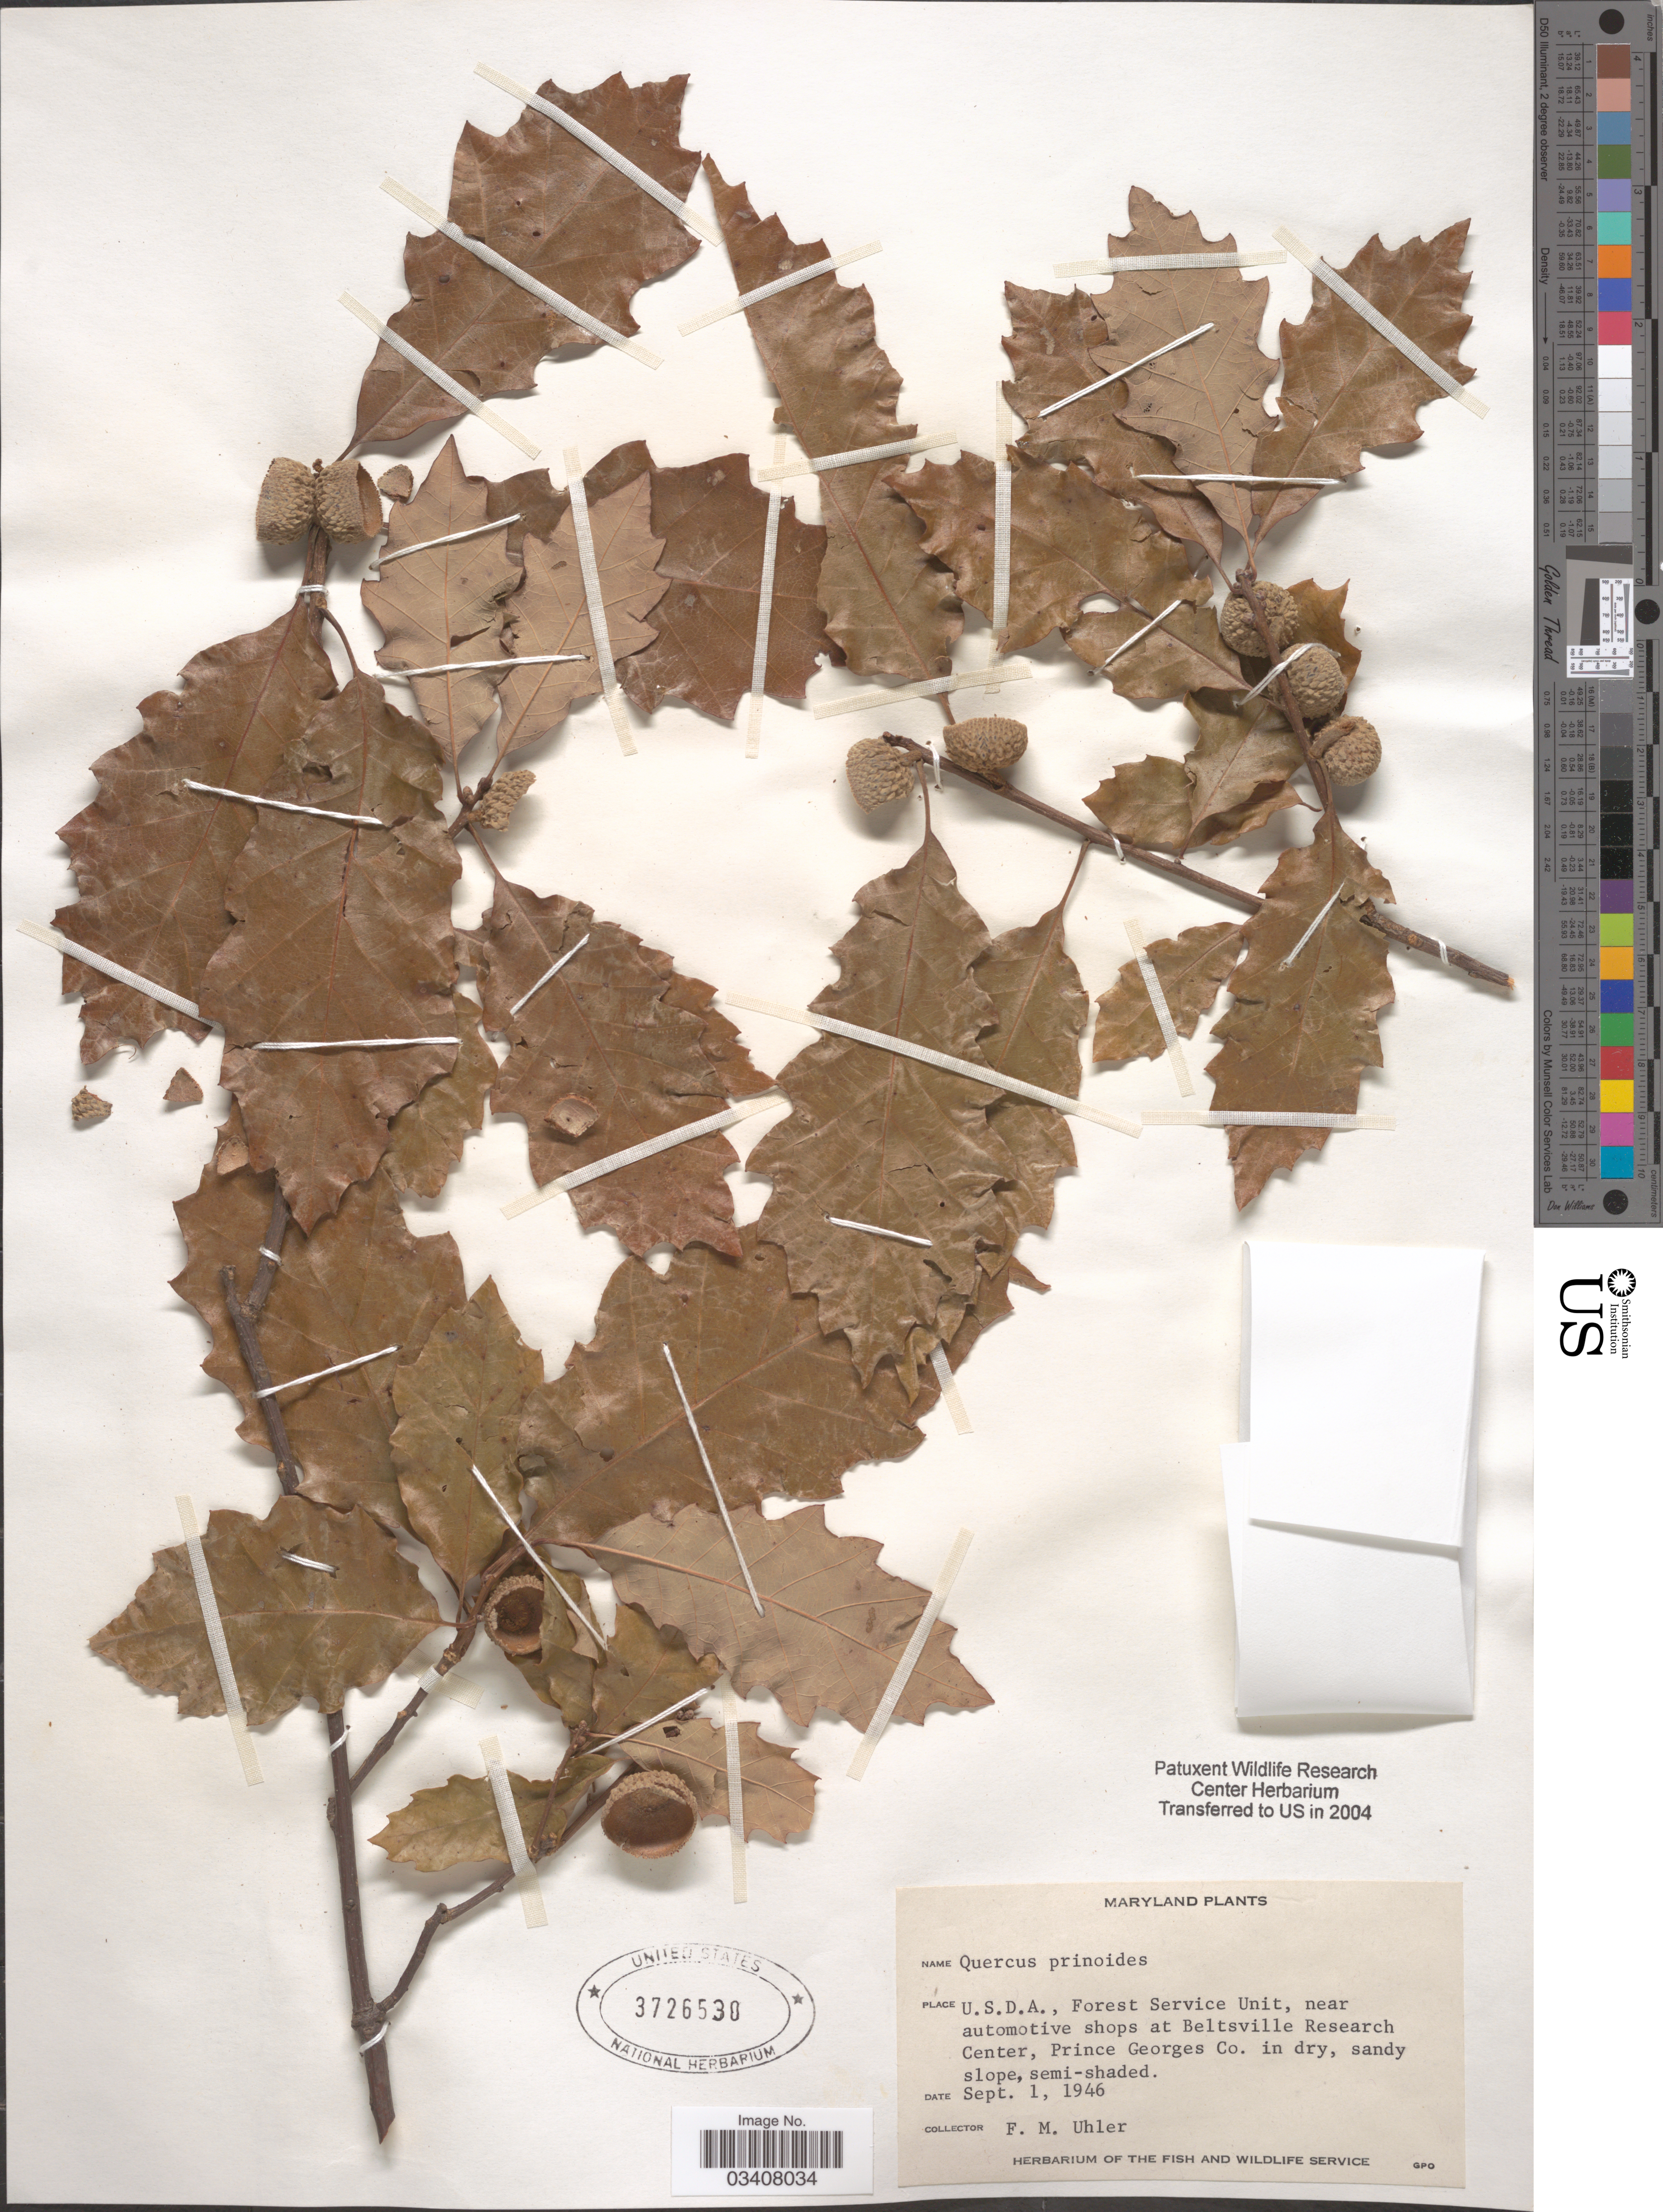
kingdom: Plantae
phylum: Tracheophyta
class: Magnoliopsida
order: Fagales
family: Fagaceae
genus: Quercus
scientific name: Quercus prinoides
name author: Willd.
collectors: F. M. Uhler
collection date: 1946-09-01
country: United States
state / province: Maryland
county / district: Prince George's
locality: U.S.D.A., Forest Service Unit, near automotive shops at Beltsville Research Center, Prince Georges Co.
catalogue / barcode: US 3726530